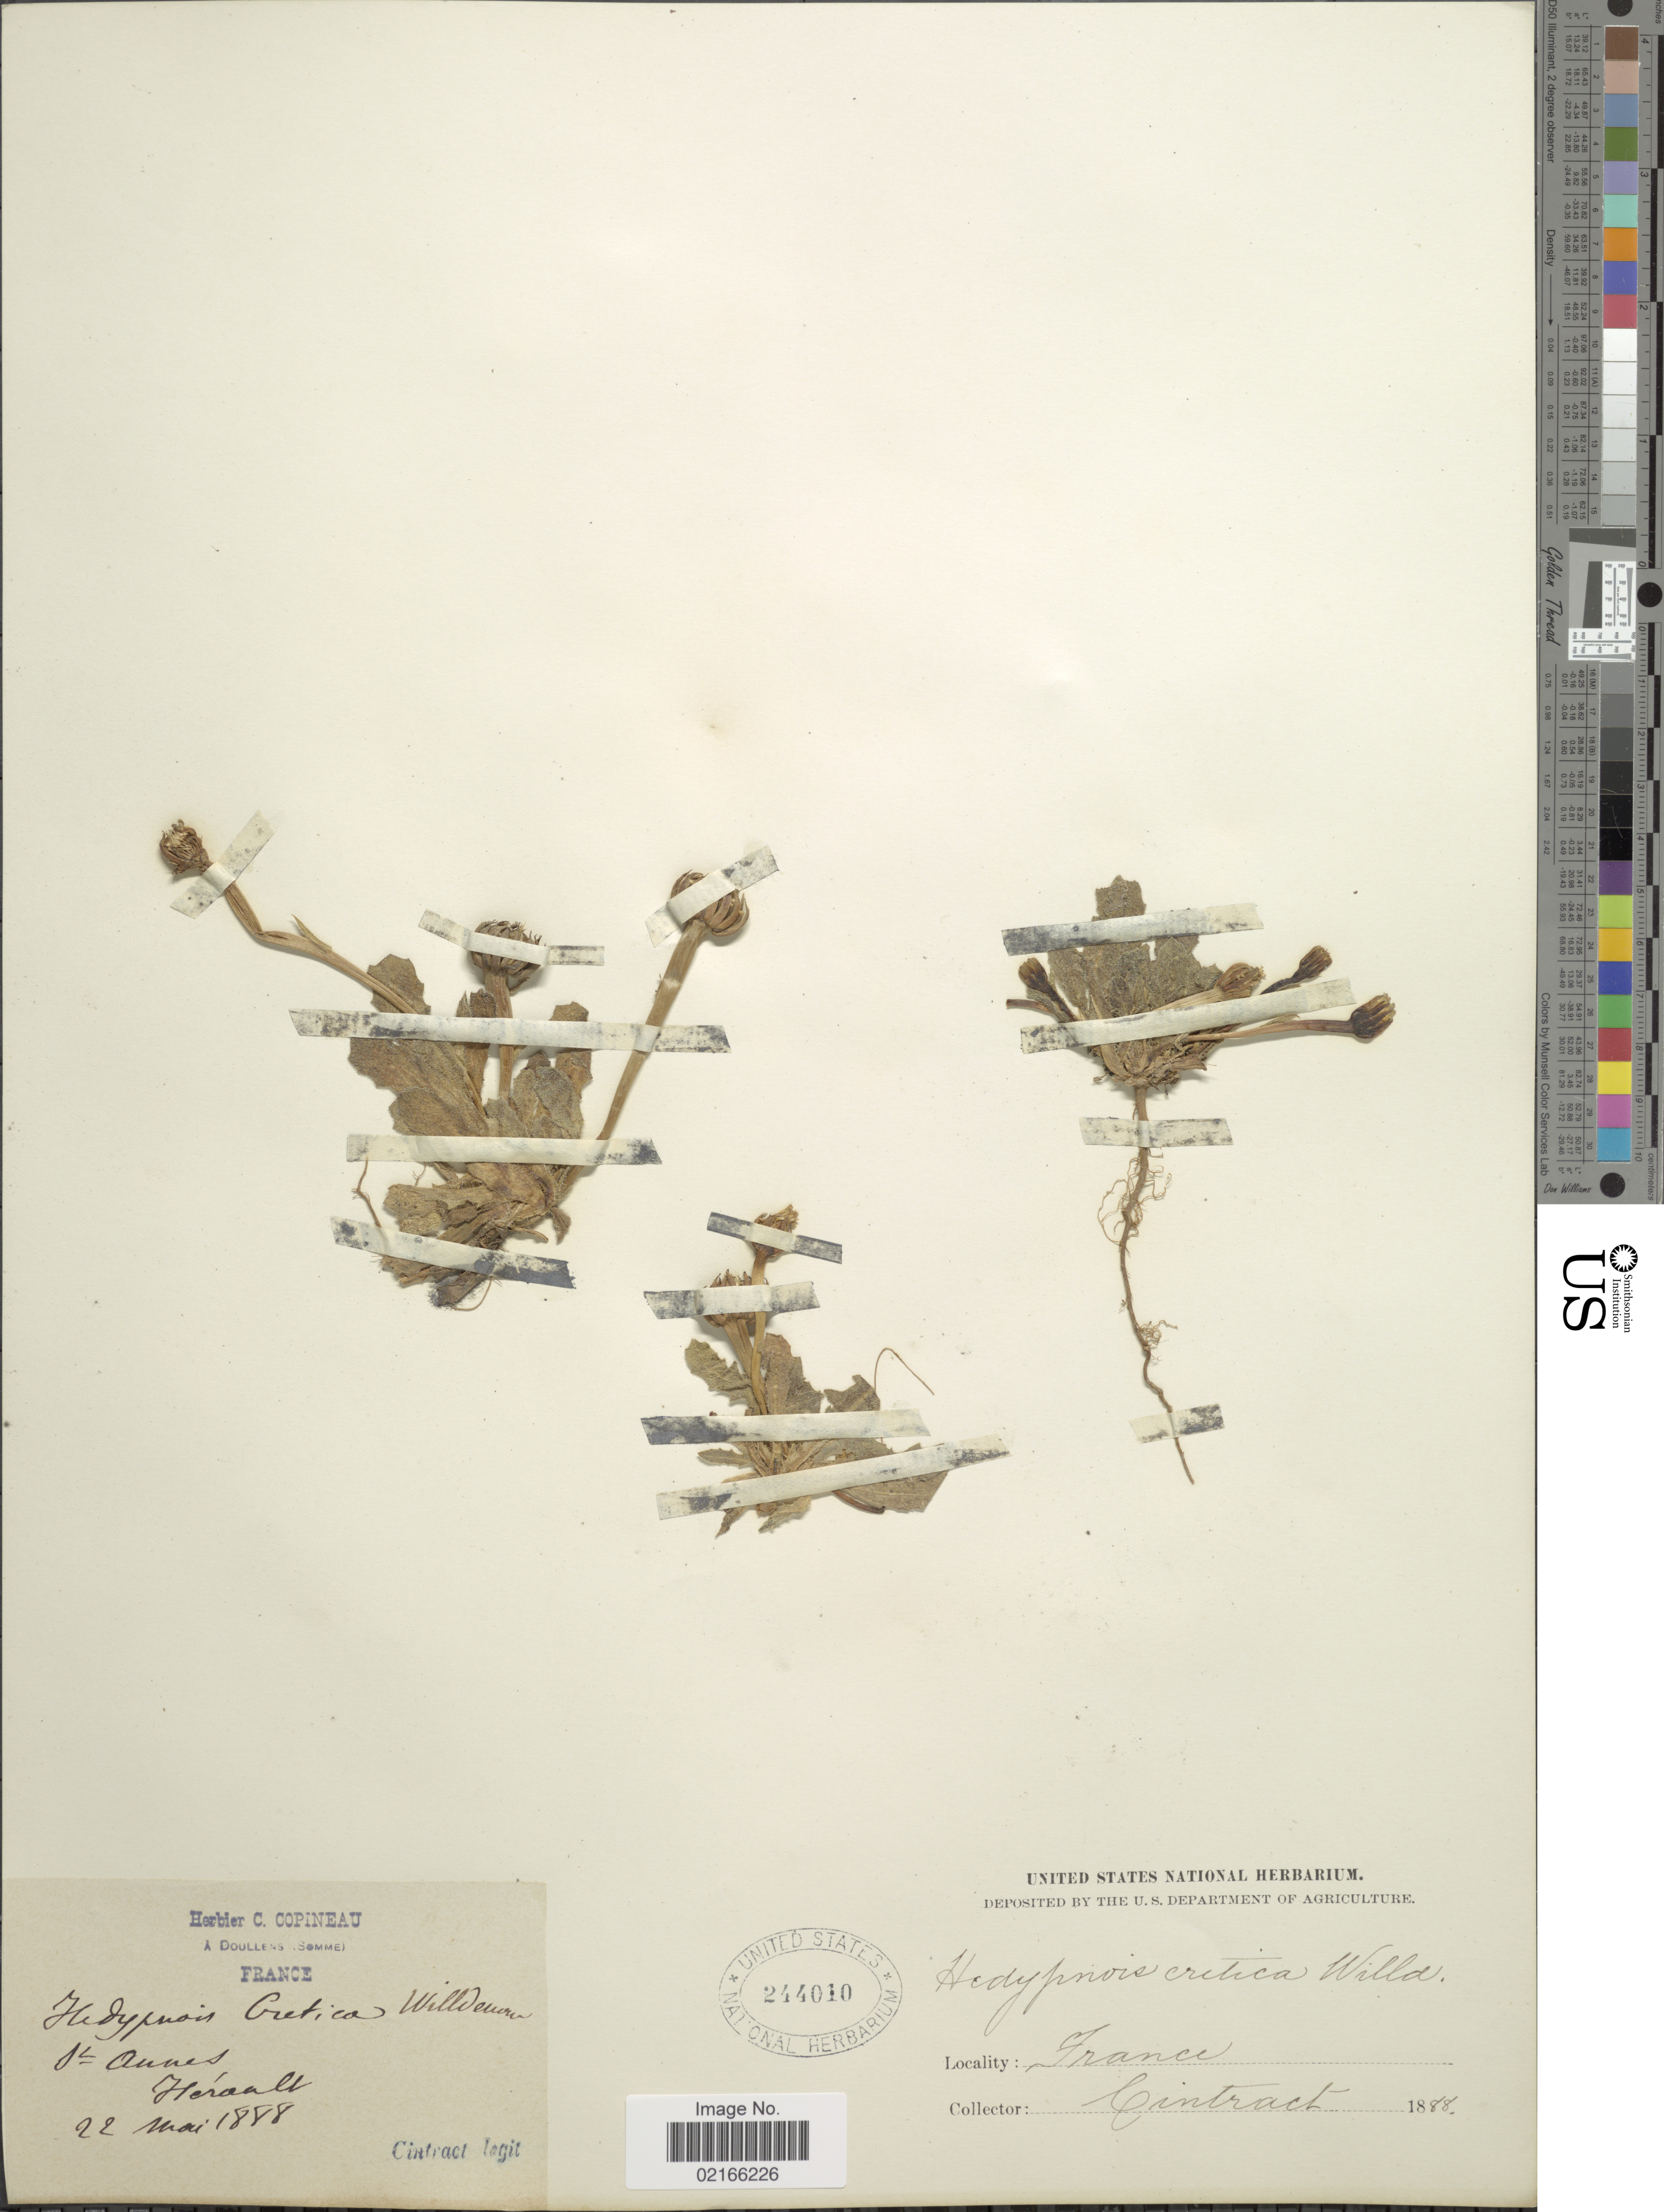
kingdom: Plantae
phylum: Tracheophyta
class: Magnoliopsida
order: Asterales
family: Asteraceae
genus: Hedypnois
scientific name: Hedypnois rhagadioloides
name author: (L.) F.W. Schmidt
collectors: Cintract, --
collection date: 1888-05-22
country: France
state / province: Occitanie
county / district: Hérault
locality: St. Aunes (Hérault).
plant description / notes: Corrected "St Ounes" to "St. Aunes (Hérault)."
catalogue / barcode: US 244010